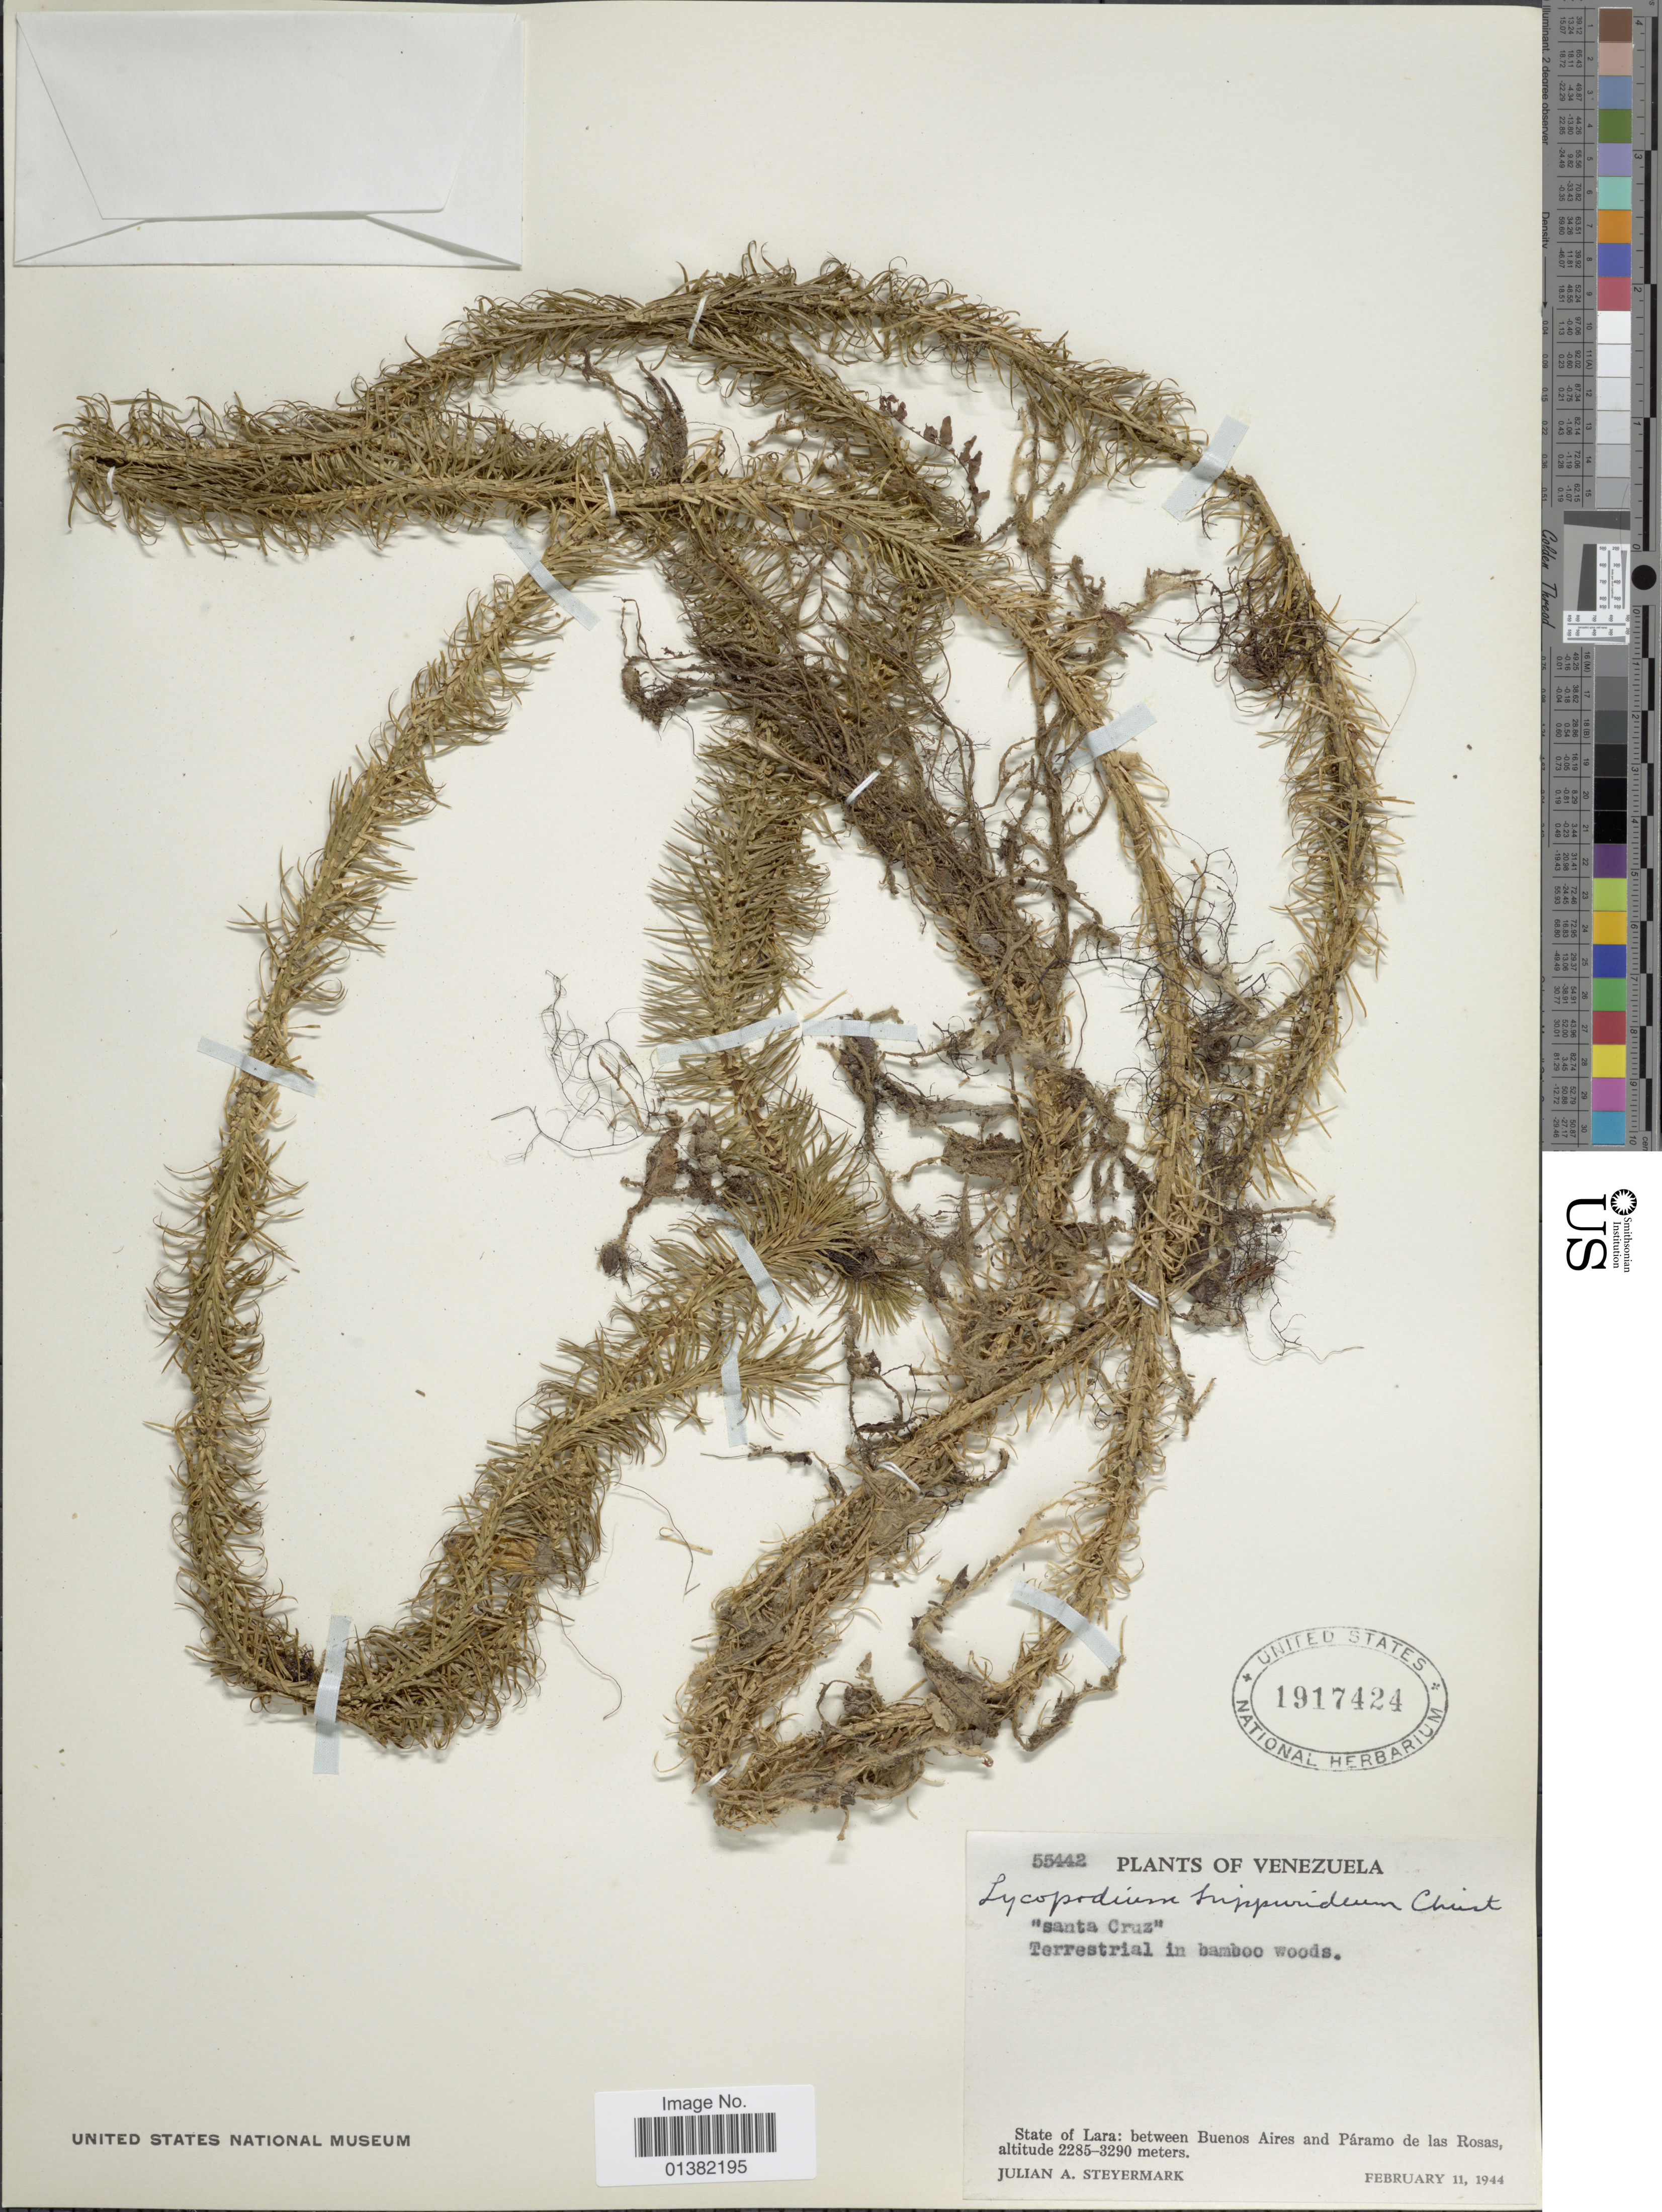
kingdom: Plantae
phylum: Tracheophyta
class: Lycopodiopsida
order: Lycopodiales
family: Lycopodiaceae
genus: Phlegmariurus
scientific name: Phlegmariurus hippurideus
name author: (Christ) B. Øllg.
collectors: J. Steyermark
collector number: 55442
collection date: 1944-02-11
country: Venezuela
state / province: Lara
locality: Between Buenos Aires and Páramo de las Rosas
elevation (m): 2285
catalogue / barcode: US 1917424